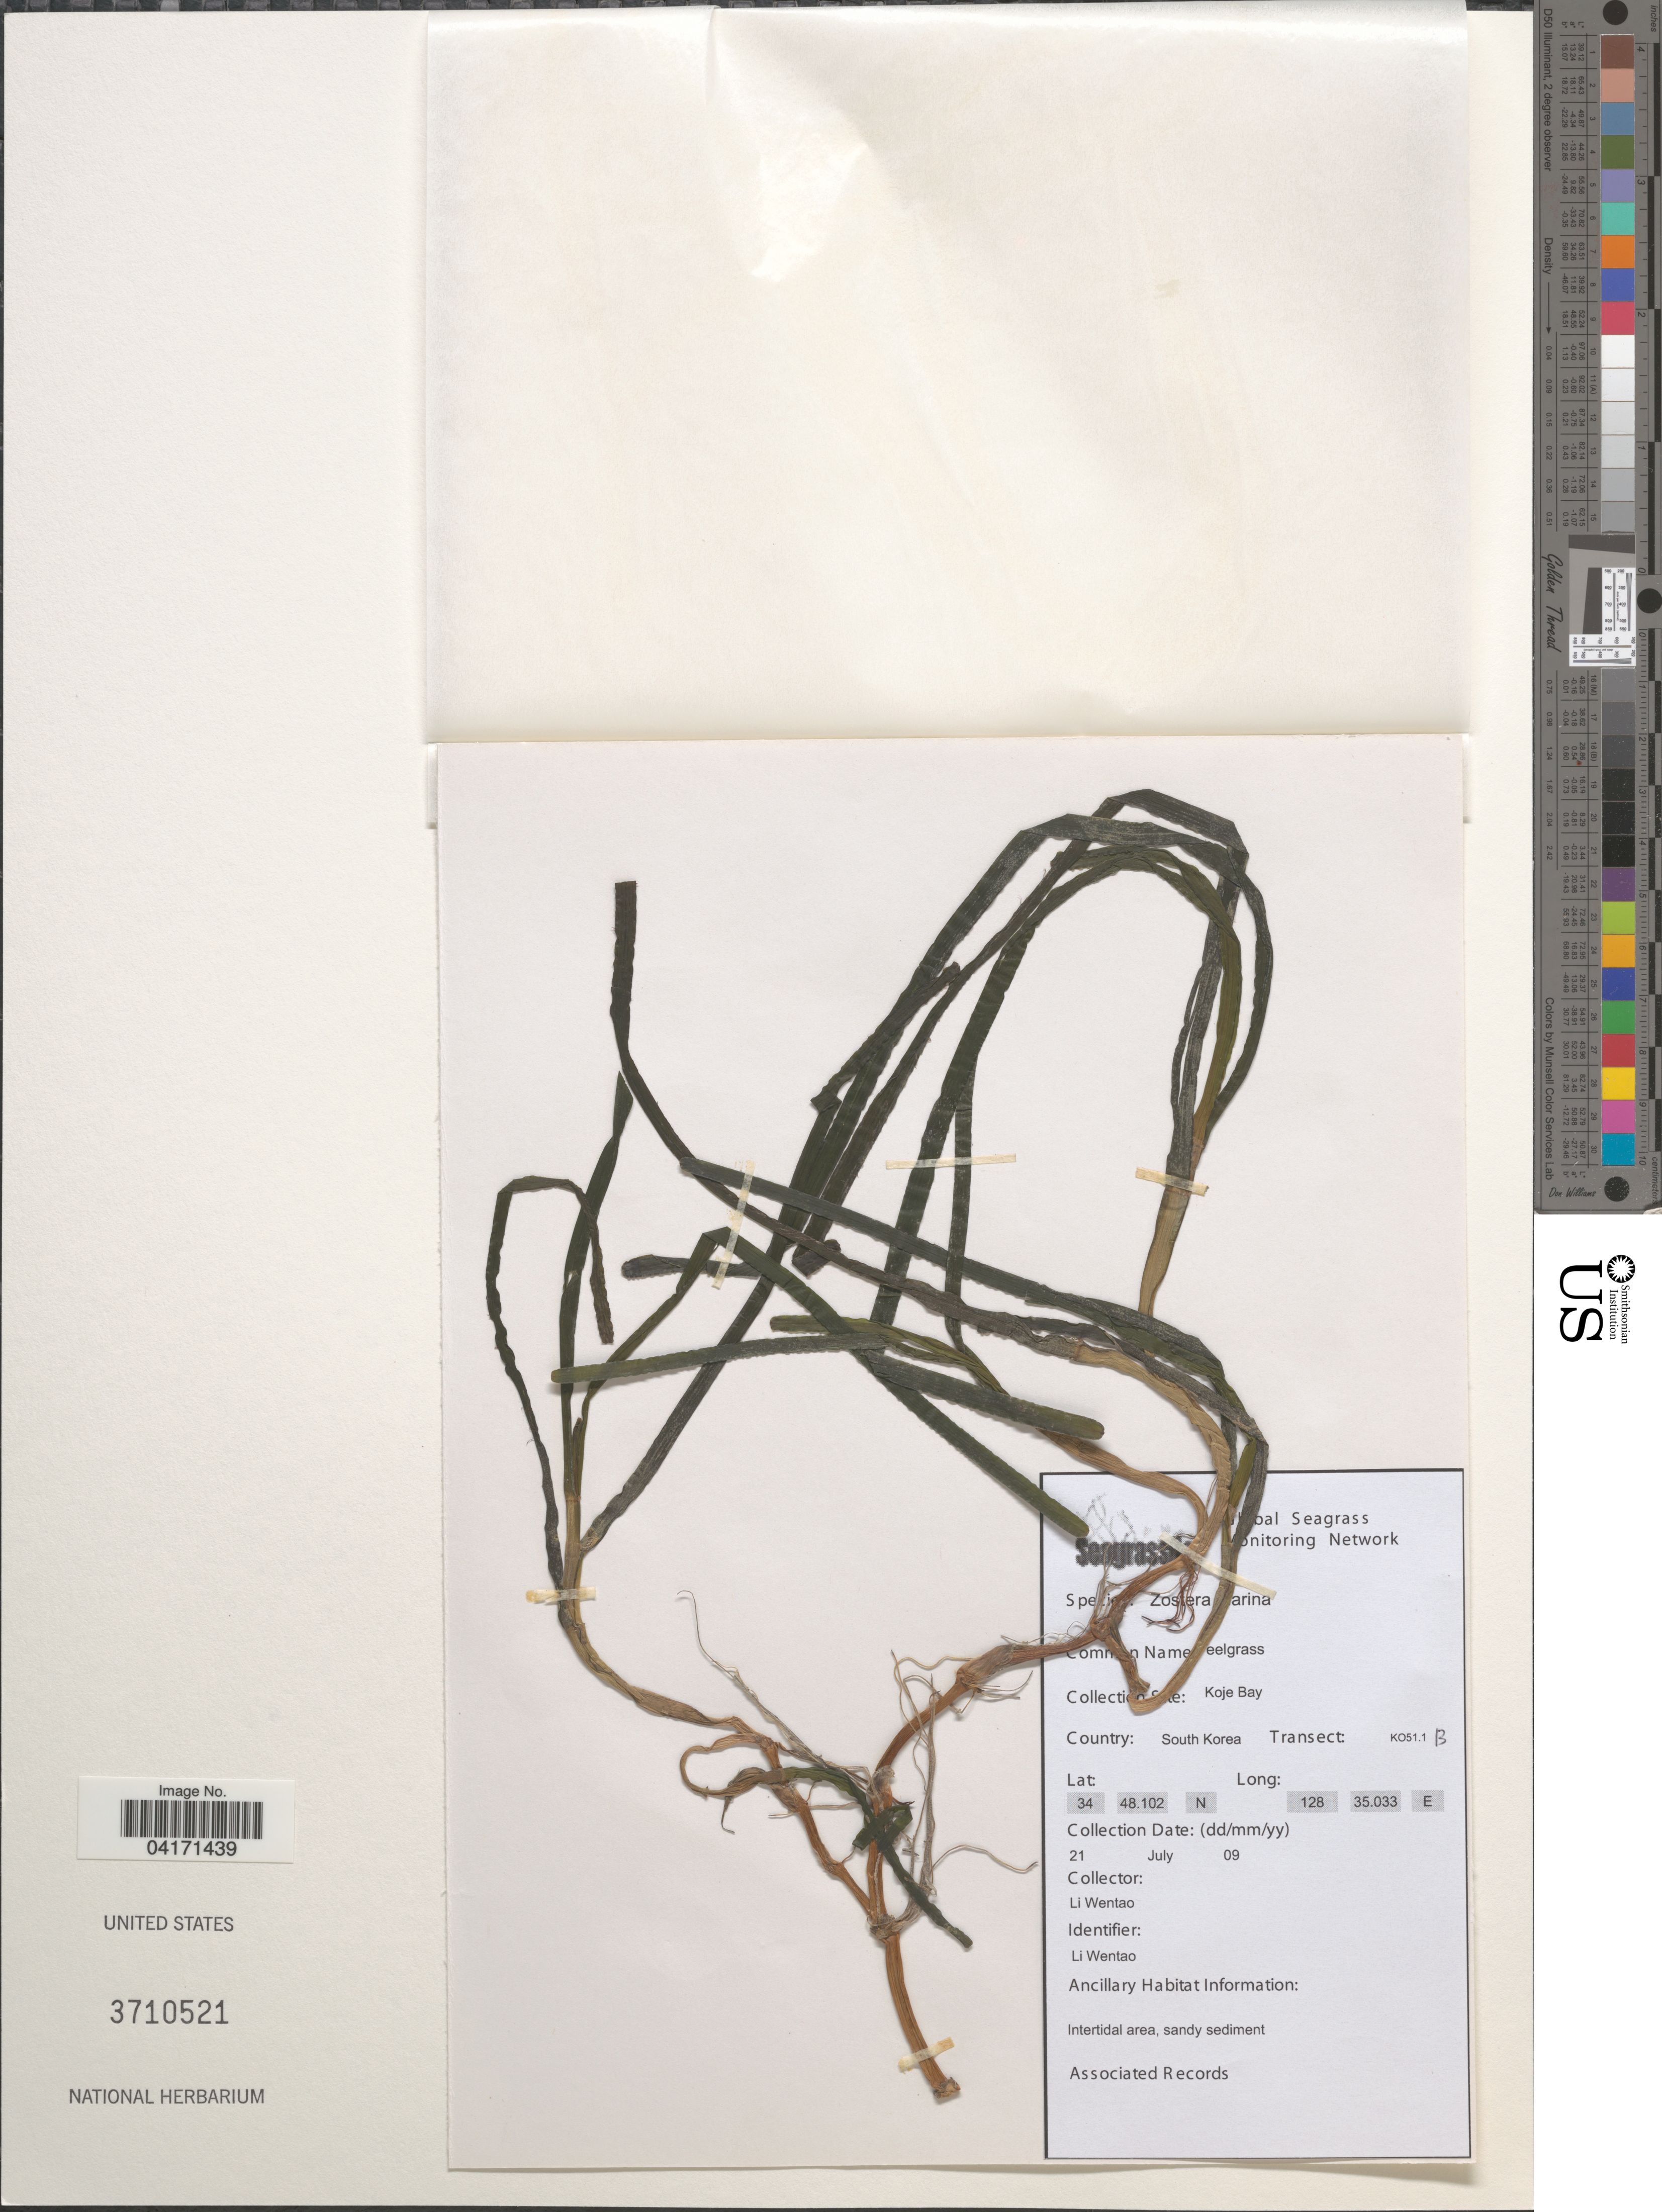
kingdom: Plantae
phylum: Tracheophyta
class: Liliopsida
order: Alismatales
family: Zosteraceae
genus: Zostera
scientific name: Zostera marina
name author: L.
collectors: L. Wentao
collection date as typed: Transcribed d/m/y: 21/7/9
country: South Korea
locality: Koje Bay. Transect: KO51.1 B.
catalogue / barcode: US 3710521